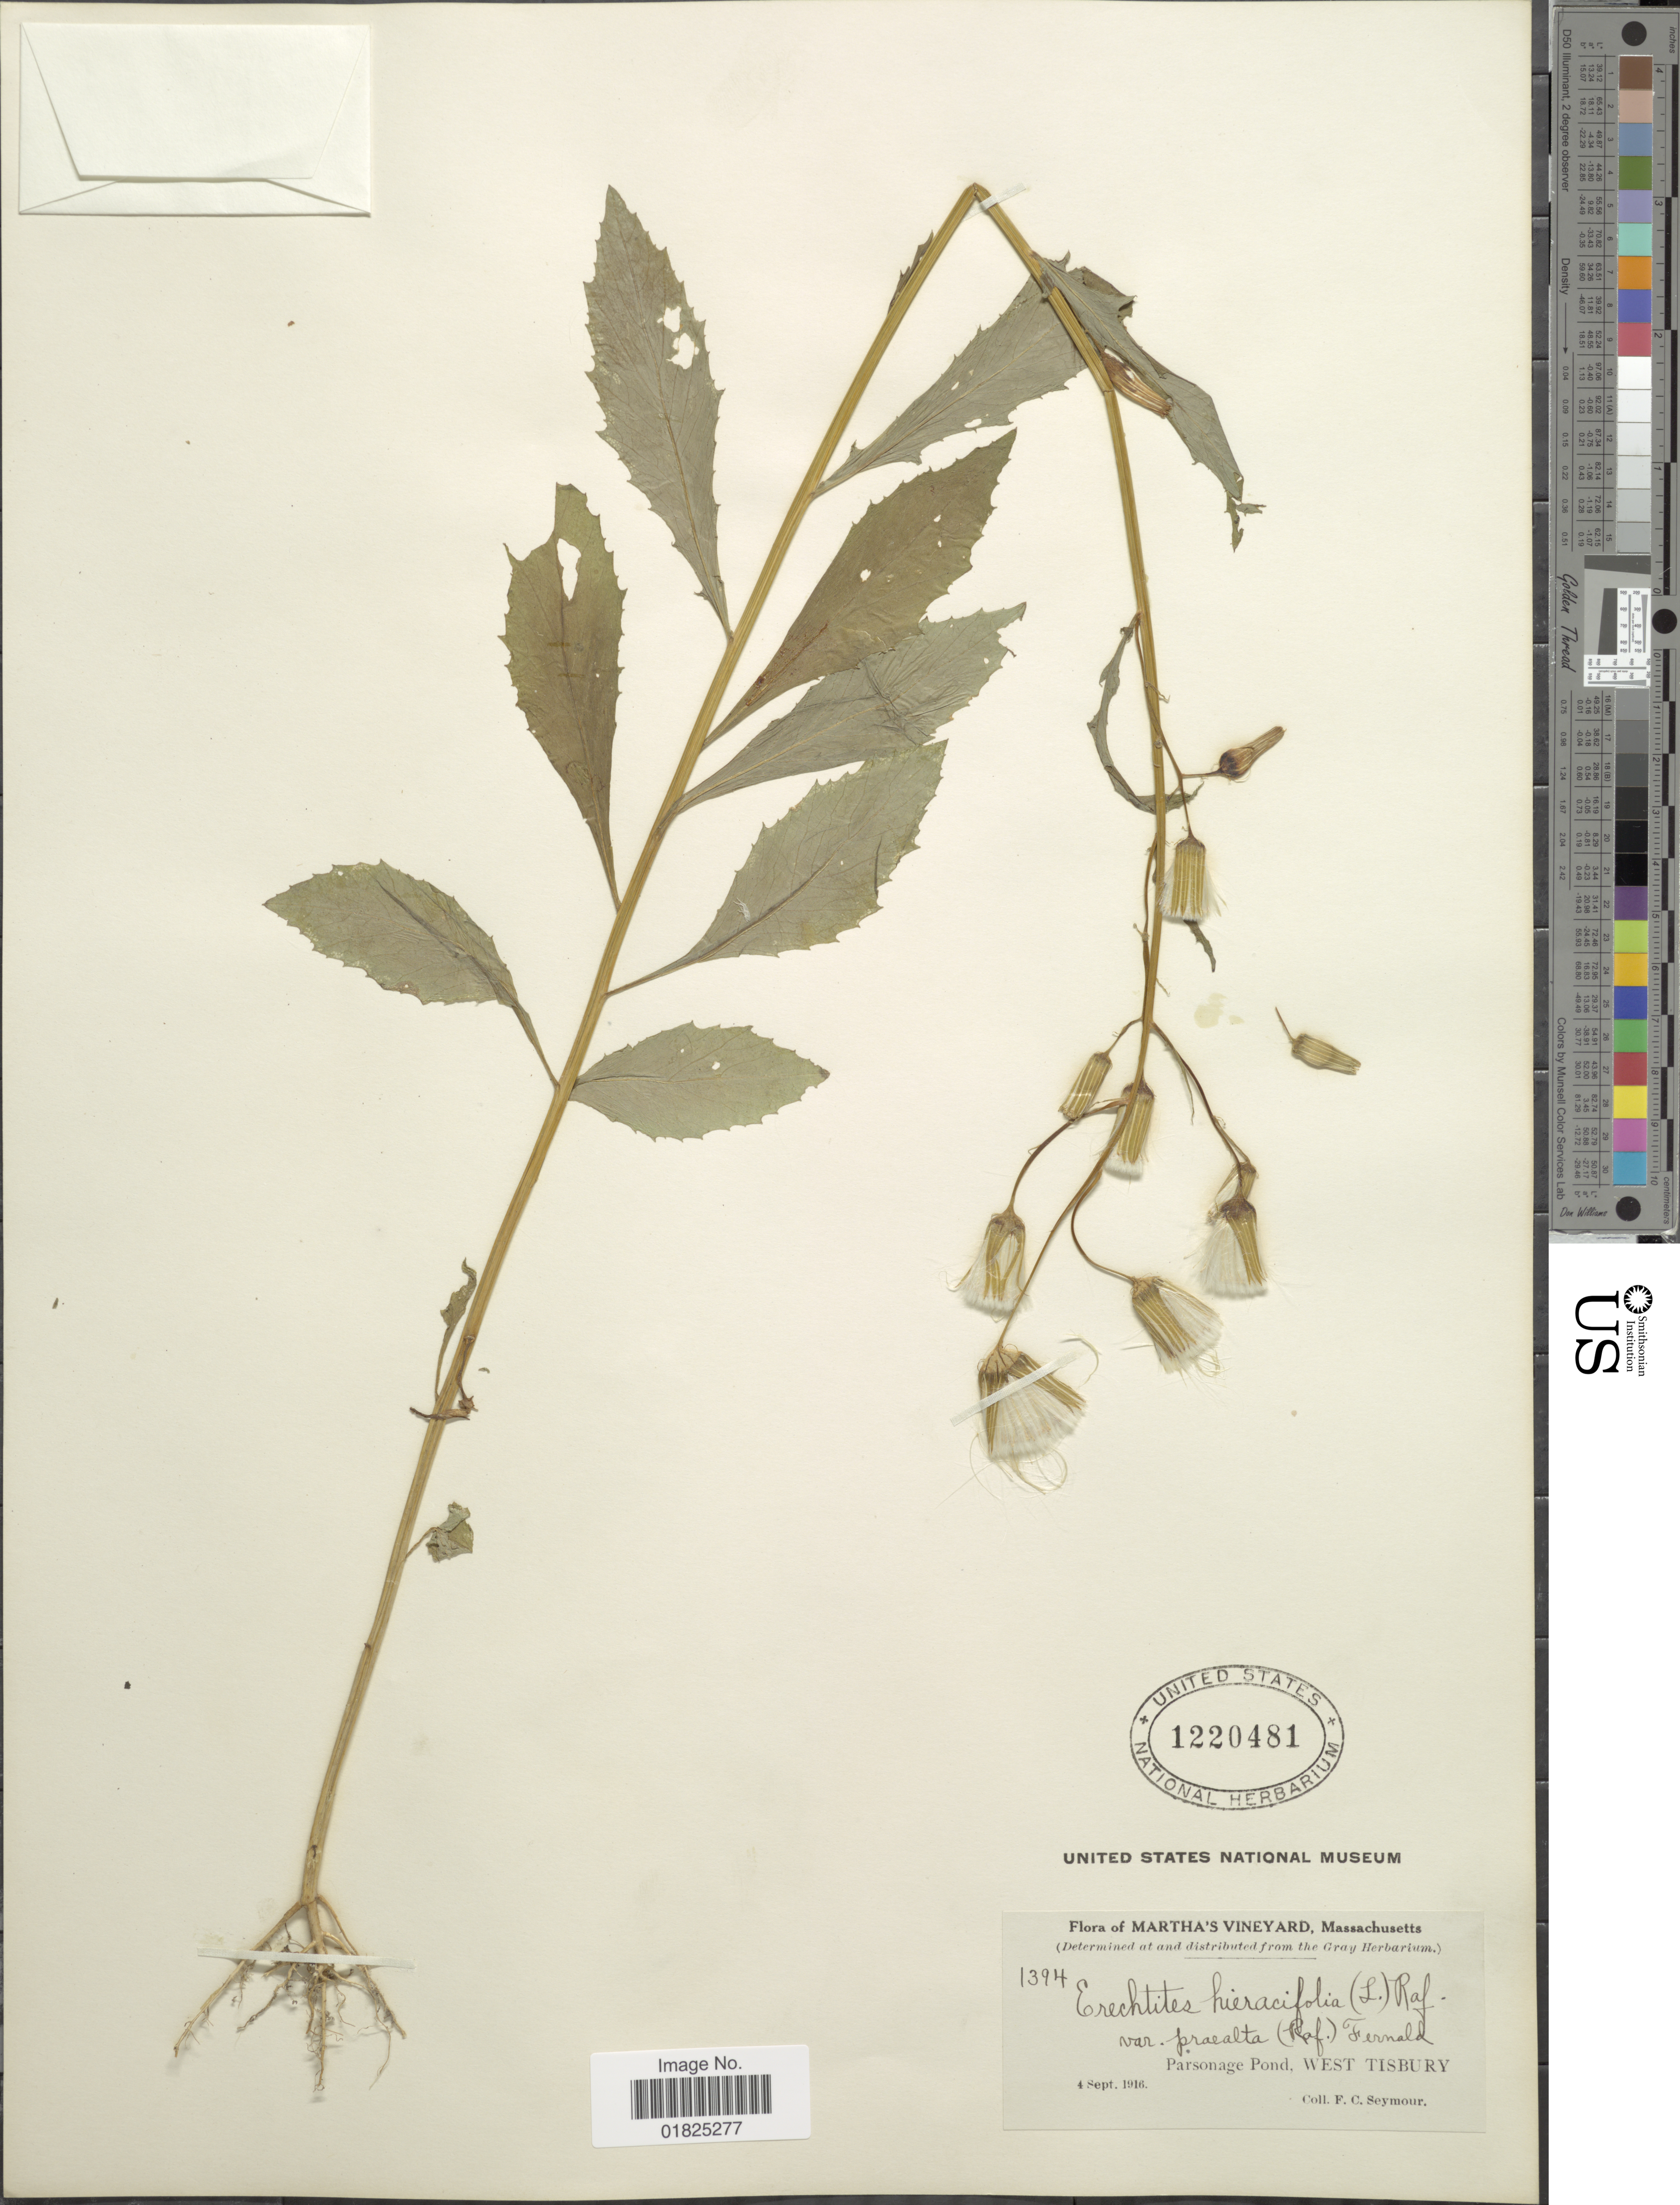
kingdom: Plantae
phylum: Tracheophyta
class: Magnoliopsida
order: Asterales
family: Asteraceae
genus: Erechtites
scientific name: Erechtites hieraciifolius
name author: (L.) Raf. ex DC.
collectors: F. C. Seymour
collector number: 1394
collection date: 1916-09-04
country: United States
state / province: Massachusetts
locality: Parsonage Pond, West Tisbury. Martha's Vineyard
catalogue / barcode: US 1220481